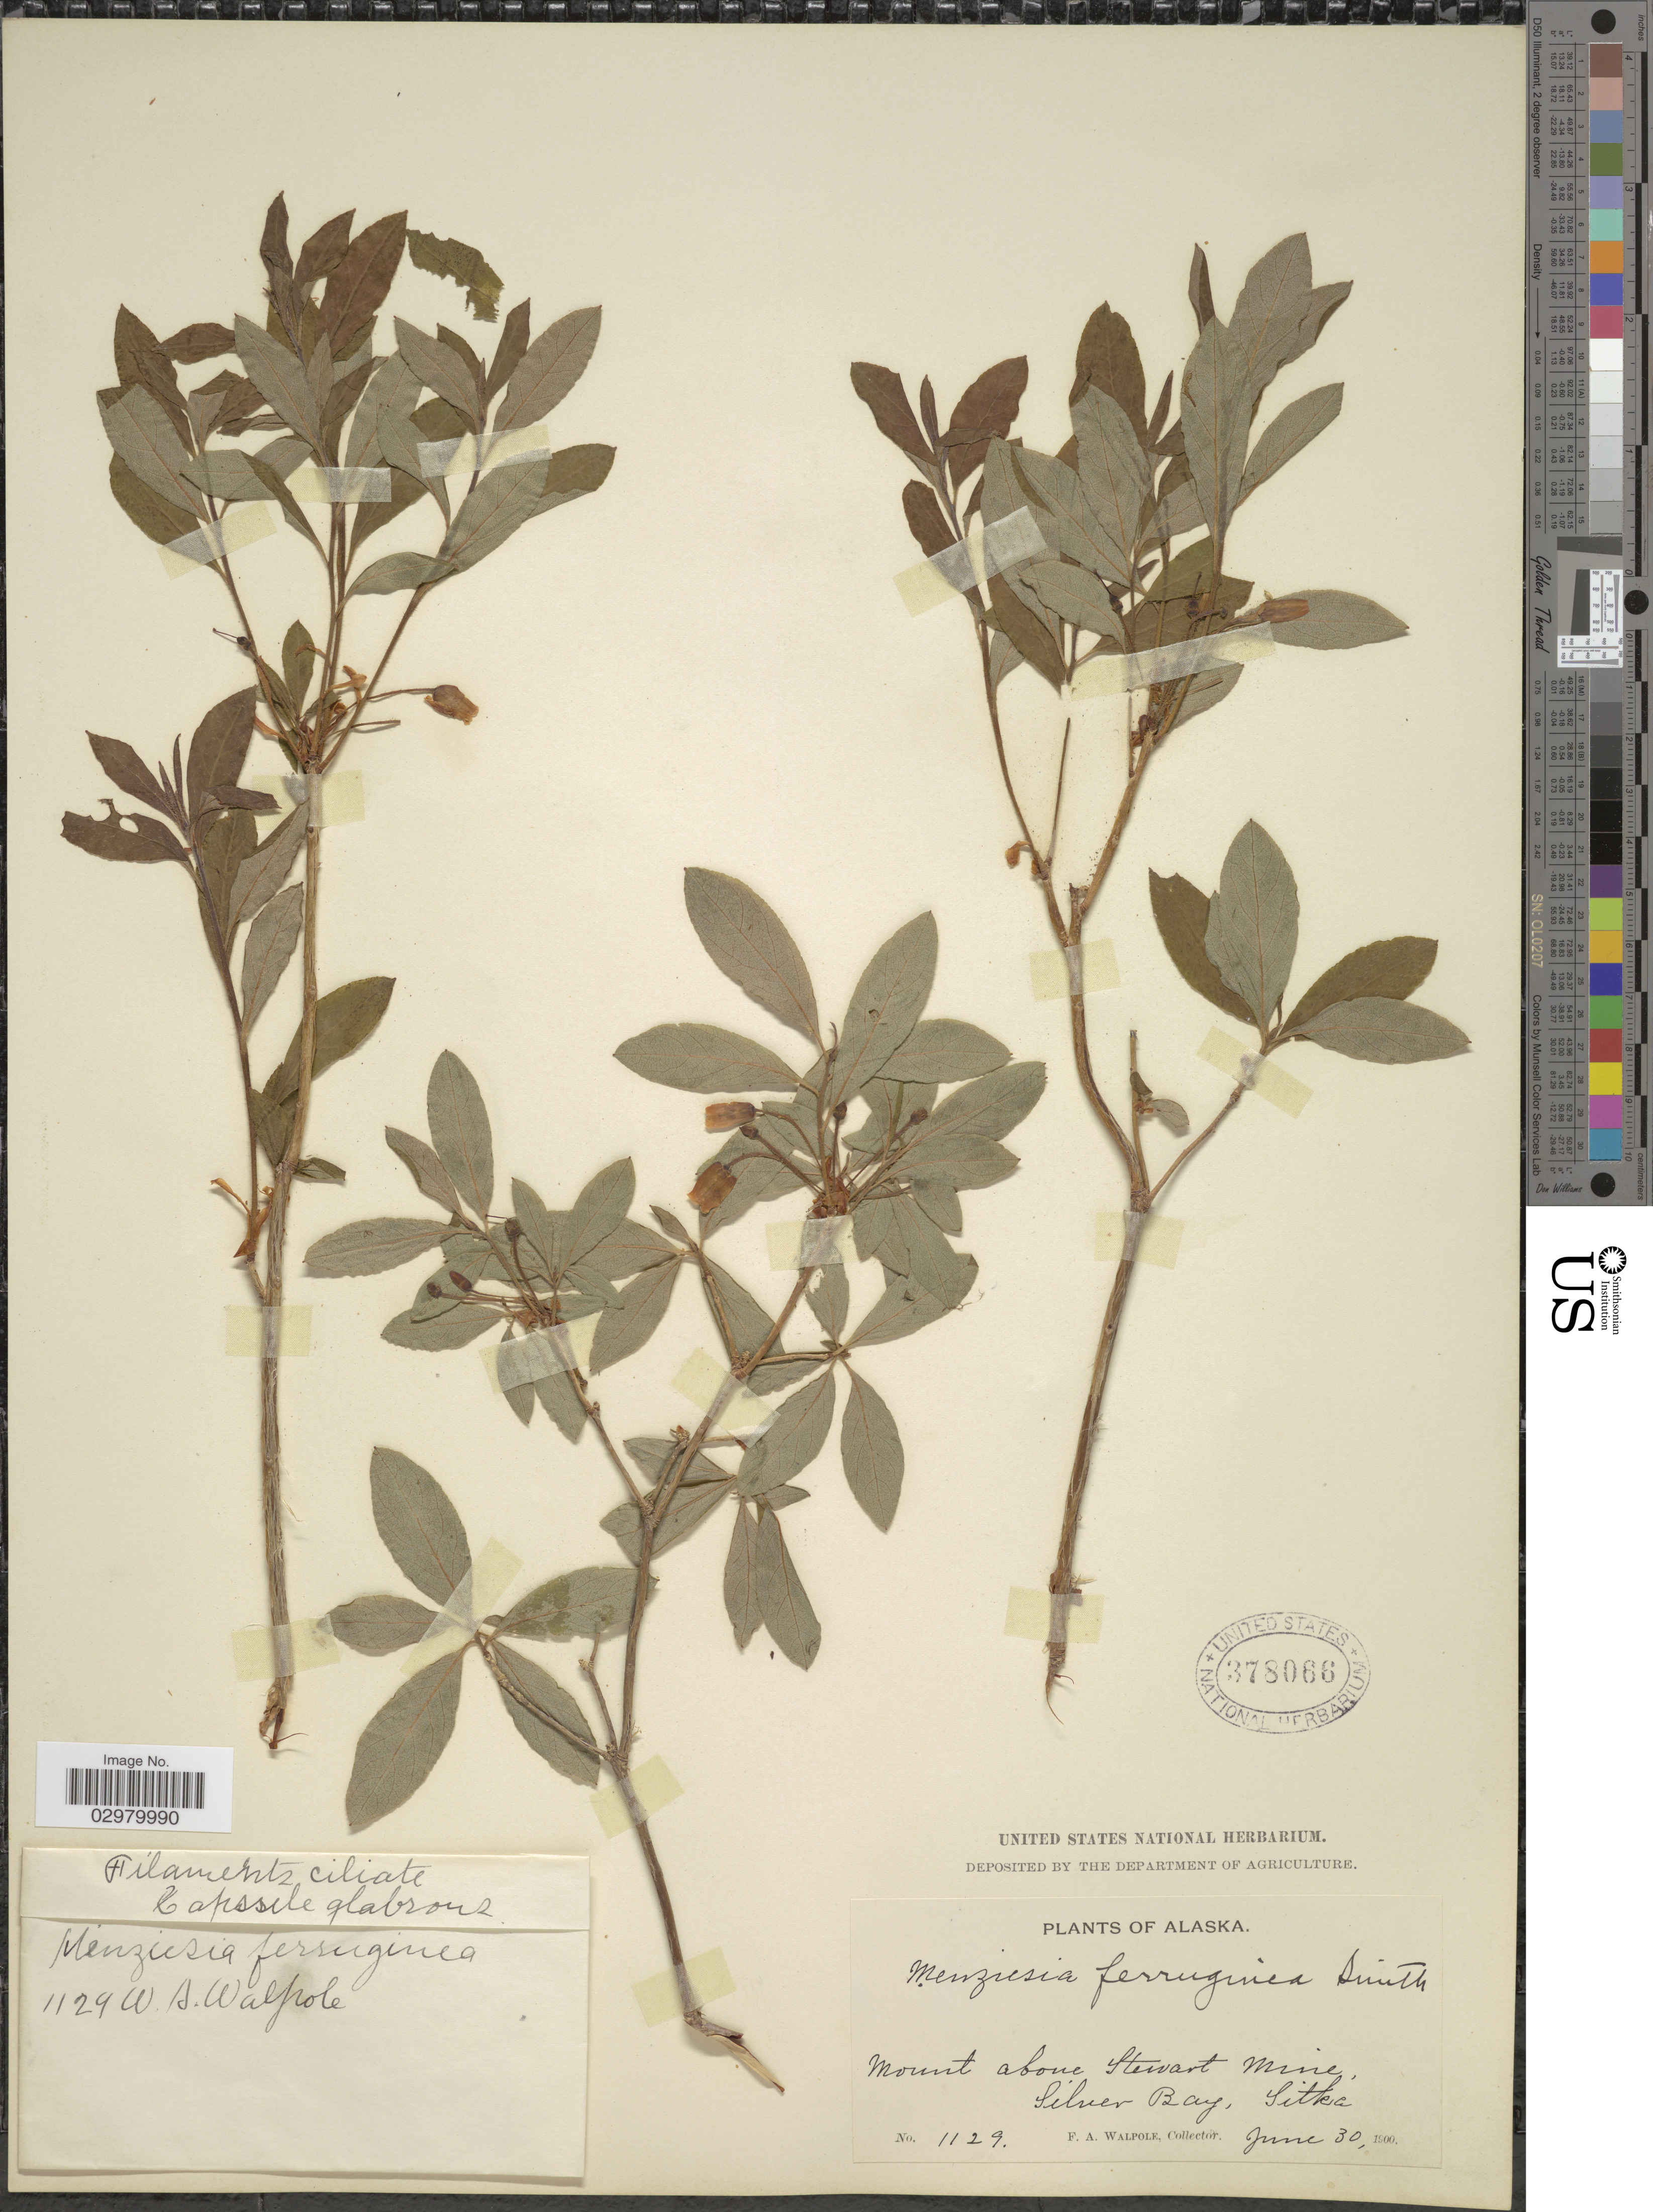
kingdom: Plantae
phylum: Tracheophyta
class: Magnoliopsida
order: Ericales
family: Ericaceae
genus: Menziesia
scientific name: Menziesia ferruginea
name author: Sm.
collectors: F. Walpole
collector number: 1129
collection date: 1900-06-30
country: United States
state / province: Alaska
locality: Mount above Stewart Mine, Silver Bay, Sitka.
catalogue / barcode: US 378066